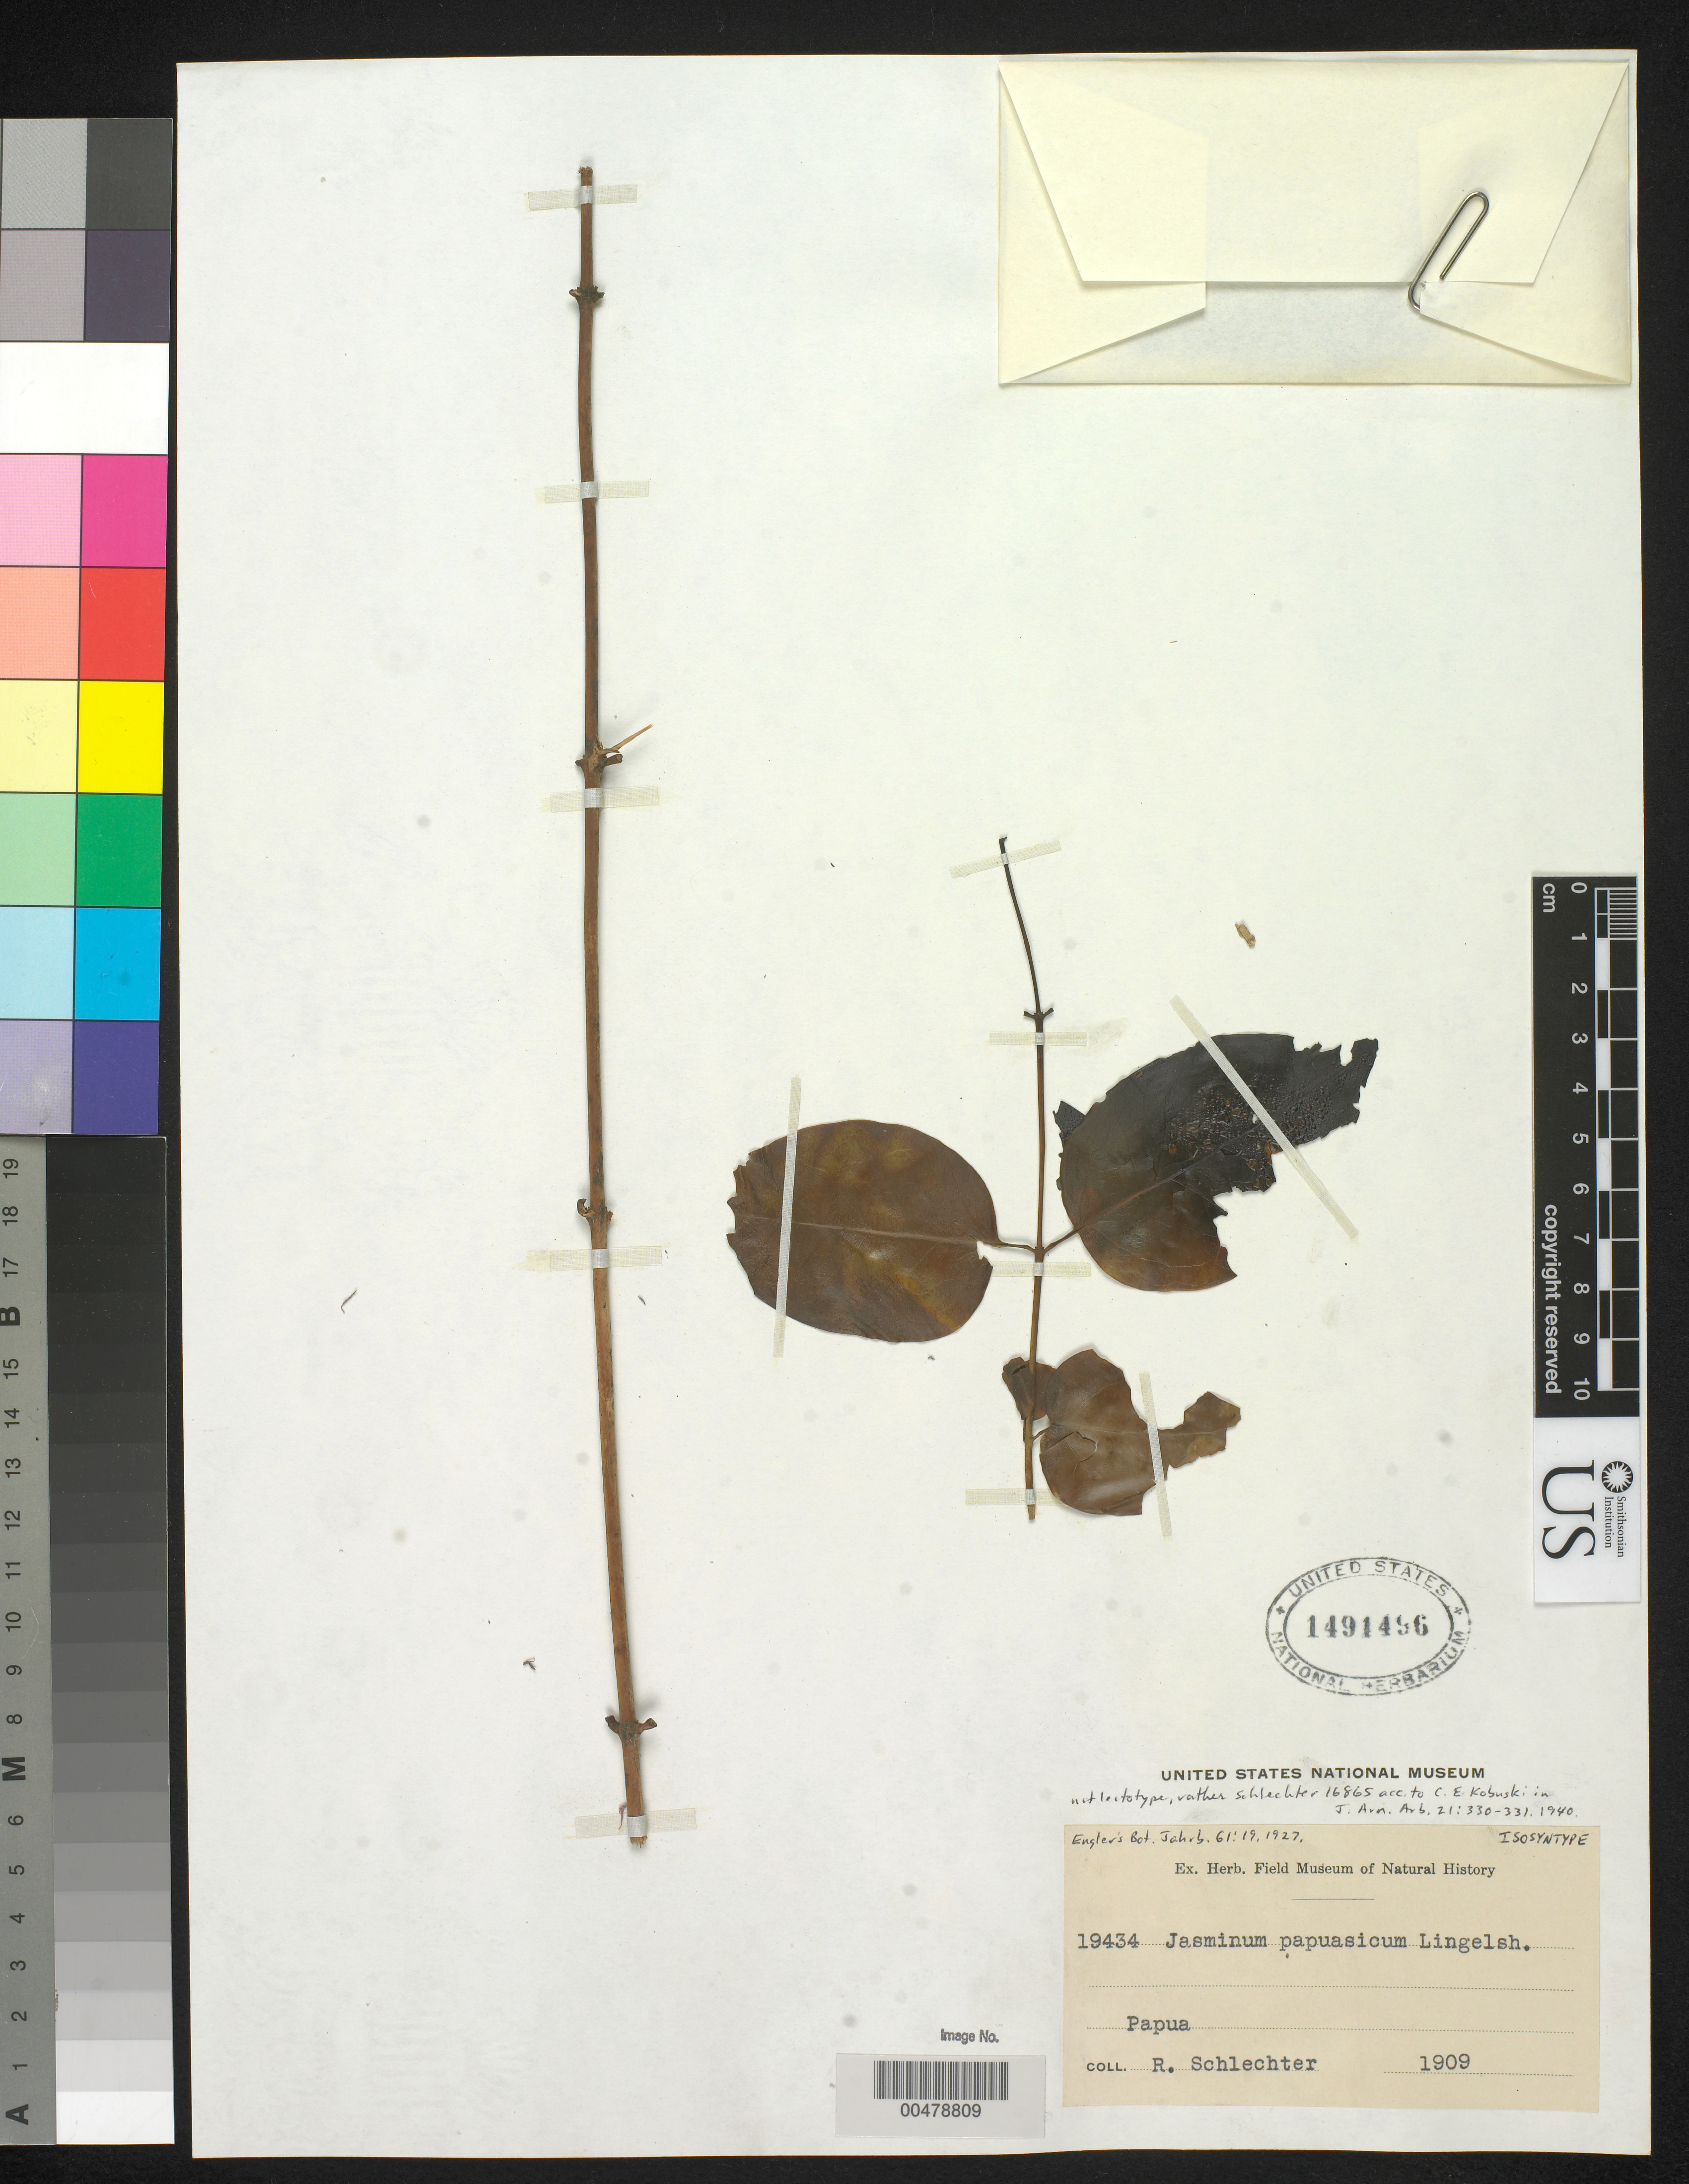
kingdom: Plantae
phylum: Tracheophyta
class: Magnoliopsida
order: Lamiales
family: Oleaceae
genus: Jasminum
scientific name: Jasminum papuasicum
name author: Lingelsh.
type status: Isosyntype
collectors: F. R. R. Schlechter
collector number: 19434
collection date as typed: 1909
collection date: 1909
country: Papua New Guinea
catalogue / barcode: US 1491496